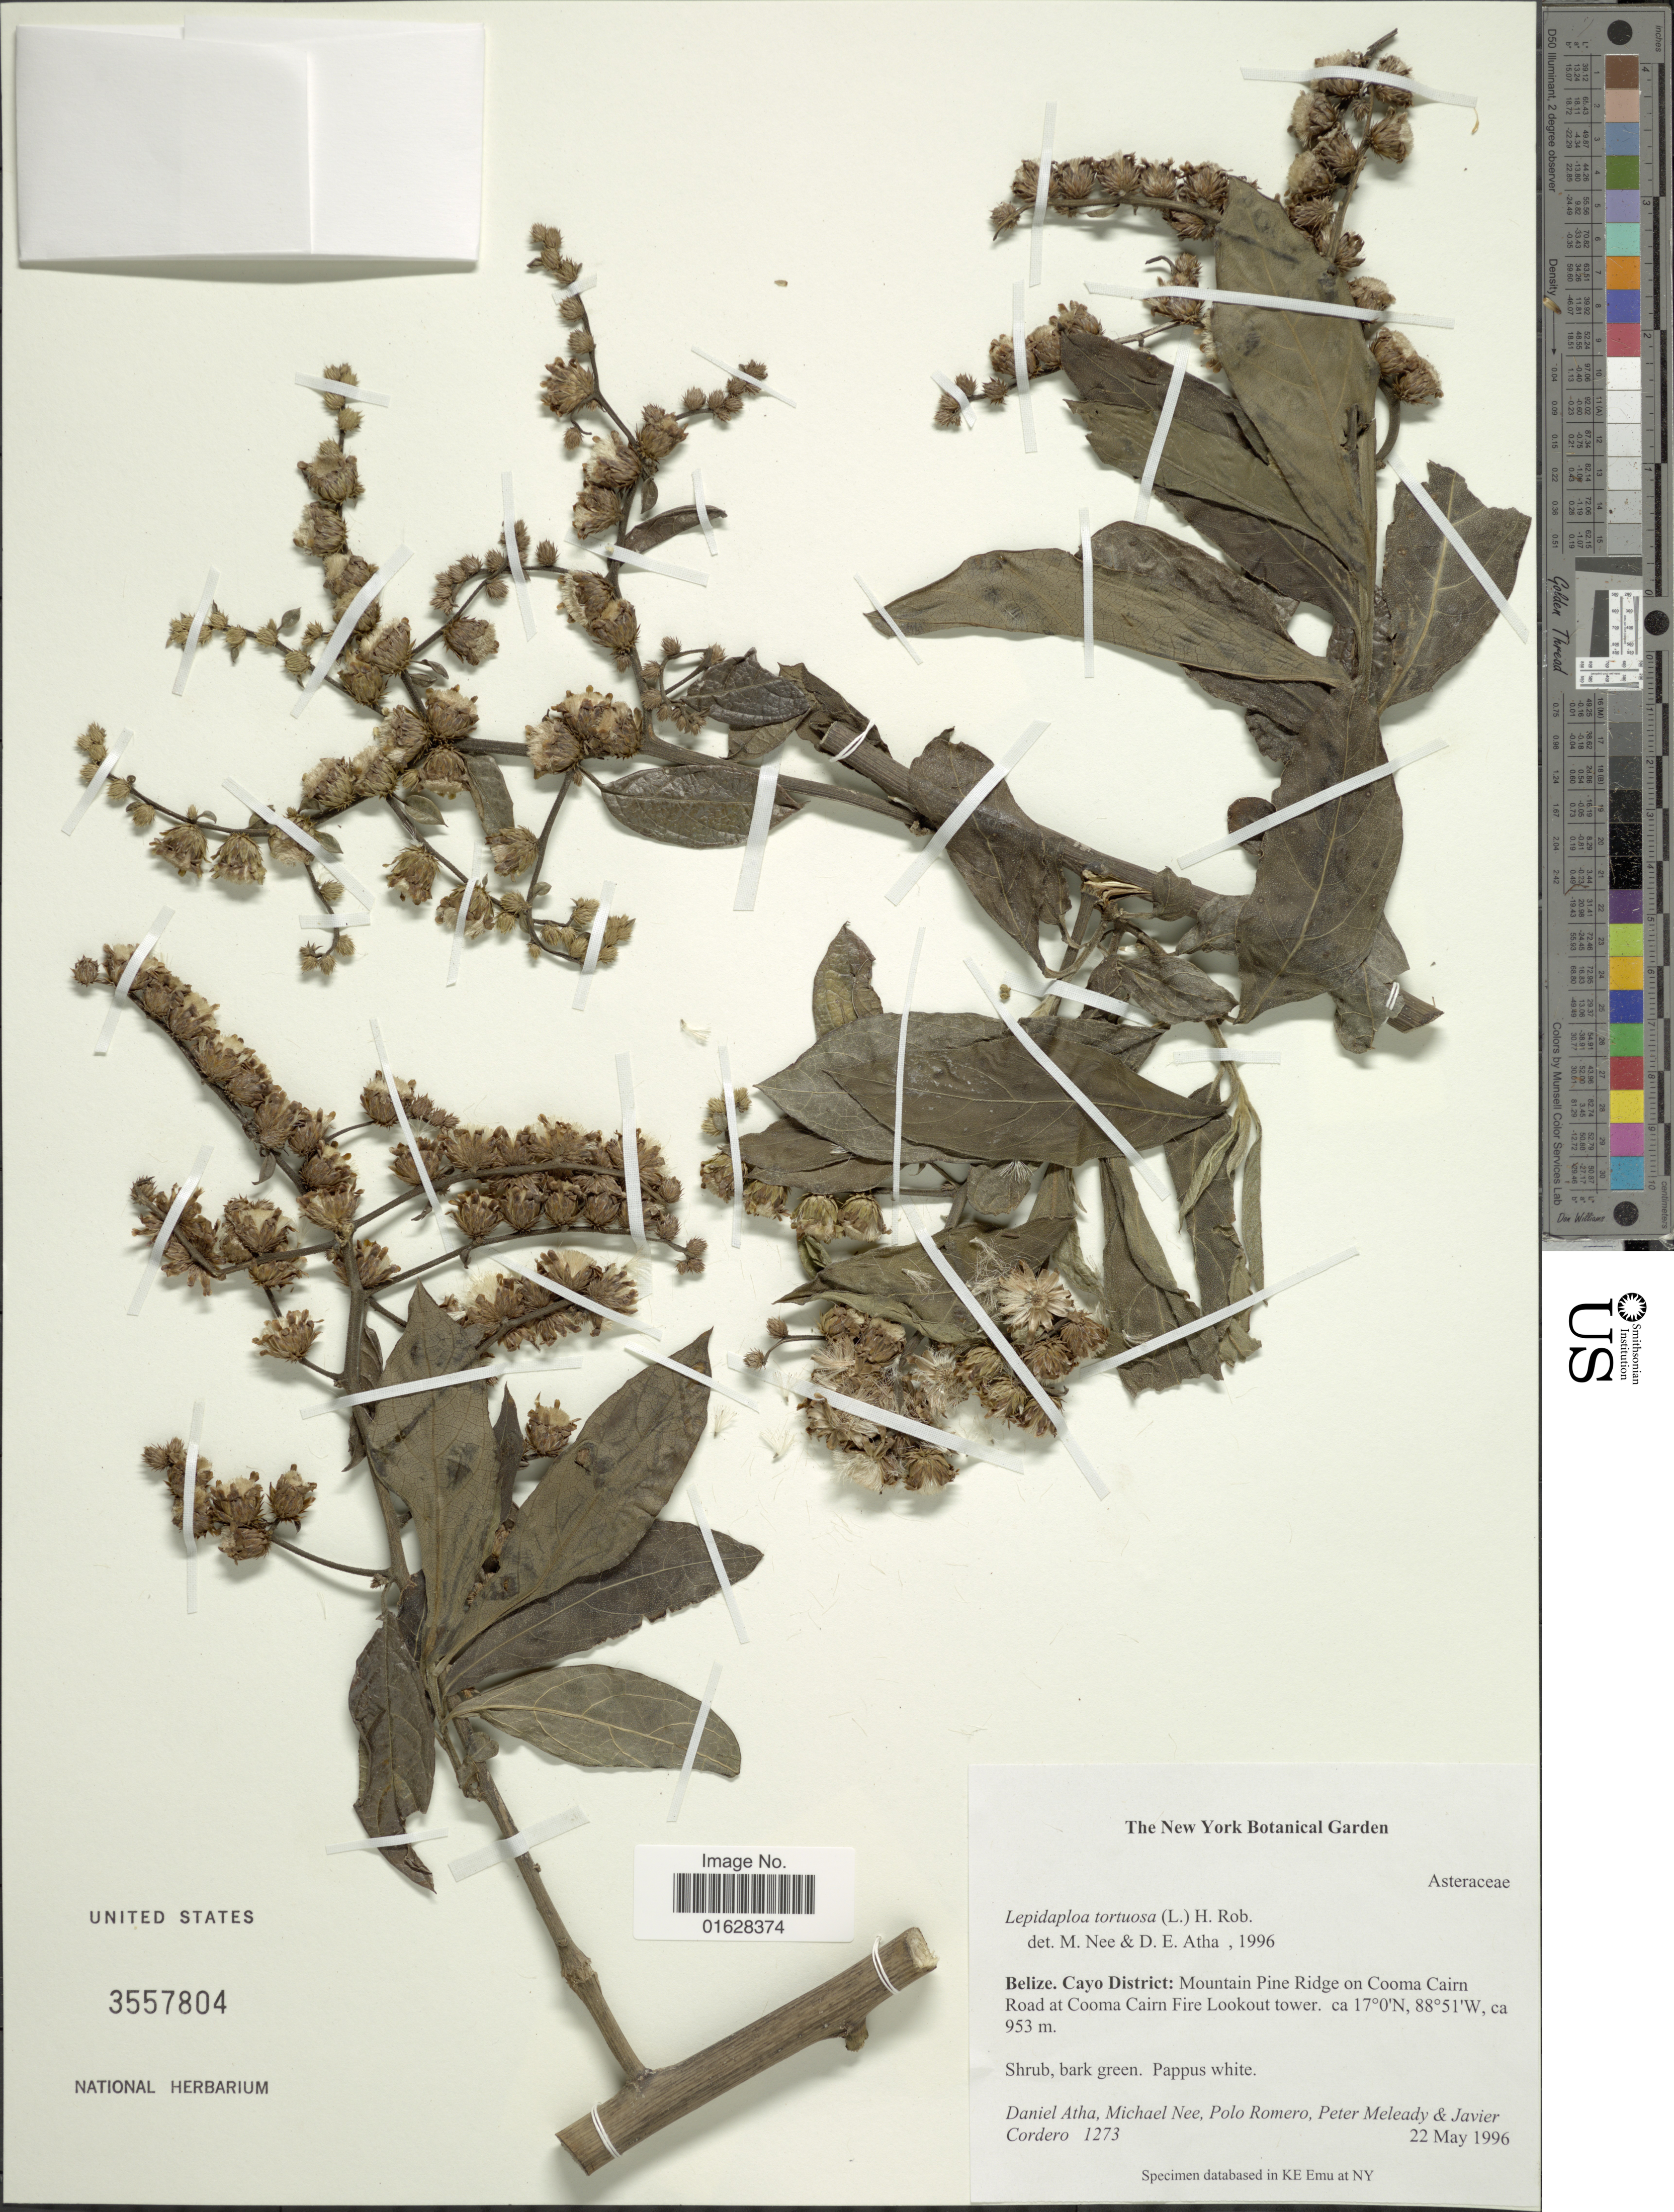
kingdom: Plantae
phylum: Tracheophyta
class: Magnoliopsida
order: Asterales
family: Asteraceae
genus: Lepidaploa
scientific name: Lepidaploa tortuosa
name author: (L.) H. Rob.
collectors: D. Atha, M. Nee, P. Romero, P. Meleady & J. Cordero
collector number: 1273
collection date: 1996-05-22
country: Belize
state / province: Cayo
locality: Cayo District, Mountain Pine Ridge on Cooma Cairn Road at Cooma Cairn Fire Lookout tower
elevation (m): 953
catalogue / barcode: US 3557804